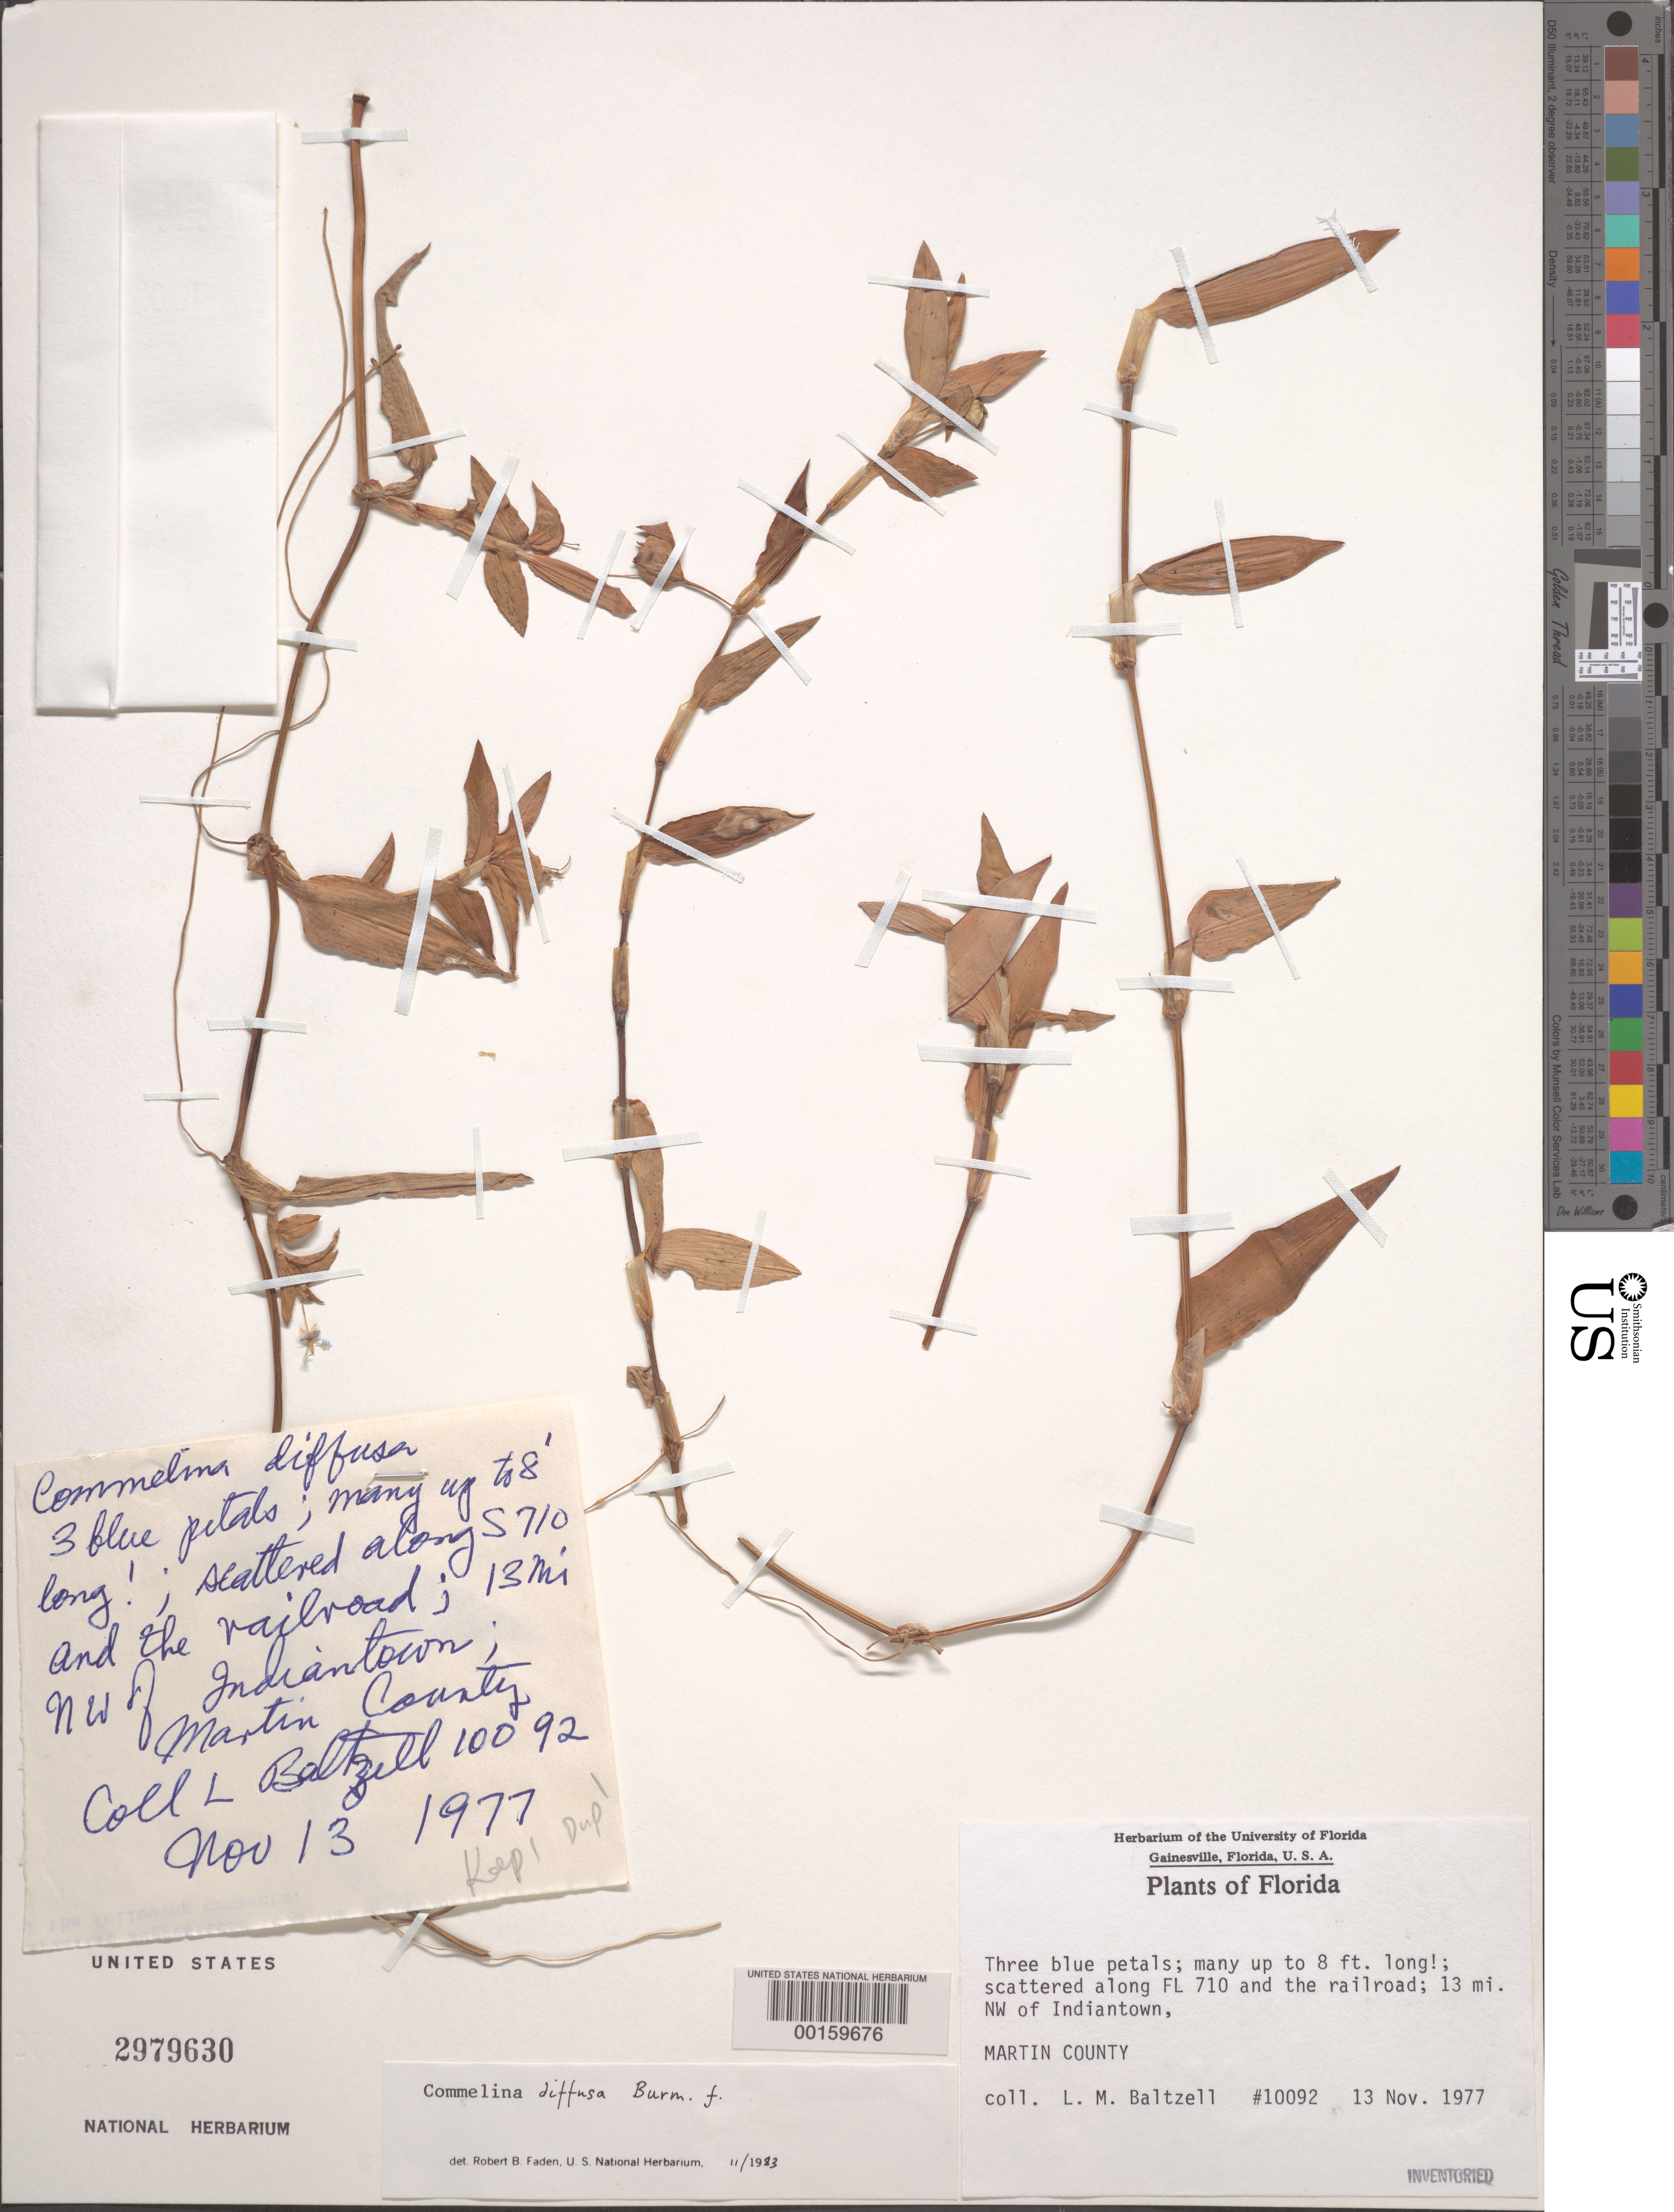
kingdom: Plantae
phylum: Tracheophyta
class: Liliopsida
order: Commelinales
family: Commelinaceae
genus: Commelina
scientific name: Commelina diffusa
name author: Burm. f.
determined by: Faden, Robert B., (US), Smithsonian Institution - National Museum of Natural History (UNITED STATES)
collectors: L. Baltzell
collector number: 10092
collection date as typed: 13 Nov 1977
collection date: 1977-11-13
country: United States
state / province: Florida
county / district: Martin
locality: Scattered along state oad 710 and railroad, 13 mi., nw of indiantown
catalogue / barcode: US 2979630